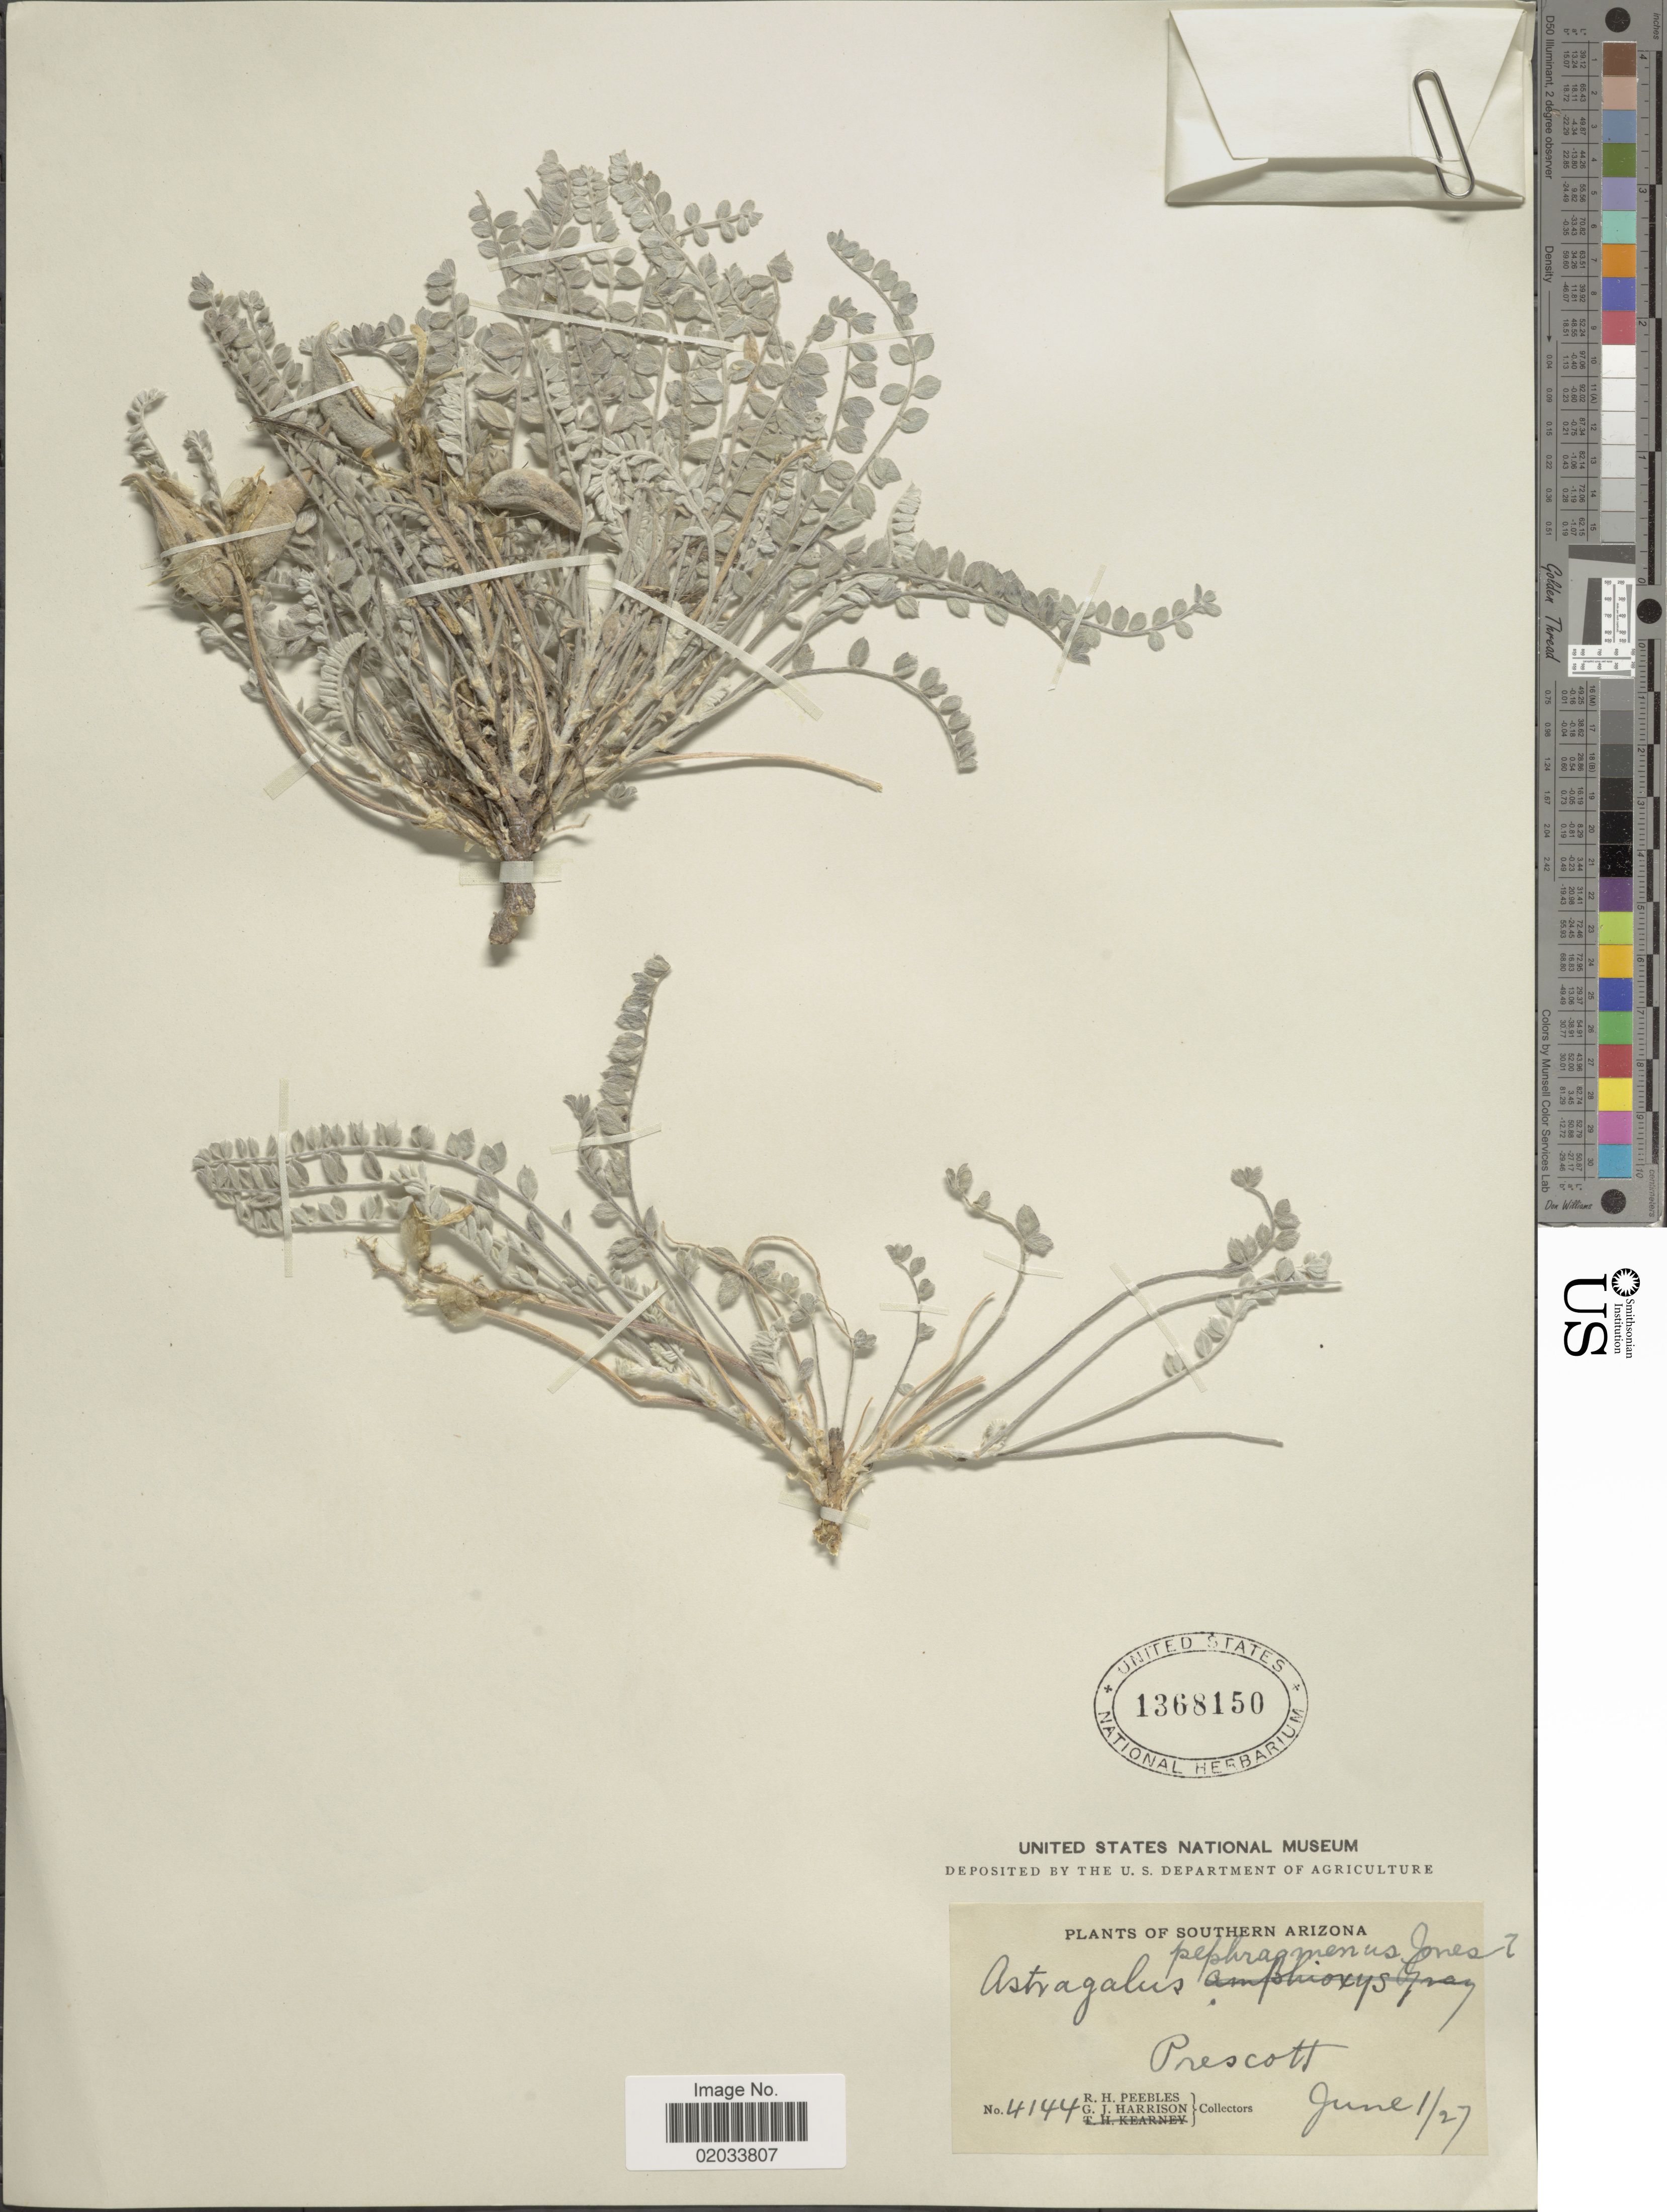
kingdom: Plantae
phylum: Tracheophyta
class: Magnoliopsida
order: Fabales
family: Fabaceae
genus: Astragalus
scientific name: Astragalus pephragmenus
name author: M.E. Jones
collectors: R. H. Peebles & G. J. Harrison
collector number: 4144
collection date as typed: Transcribed d/m/y: 1/6/27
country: United States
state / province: Arizona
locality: Southern Arizona, Prescott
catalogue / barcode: US 1368150